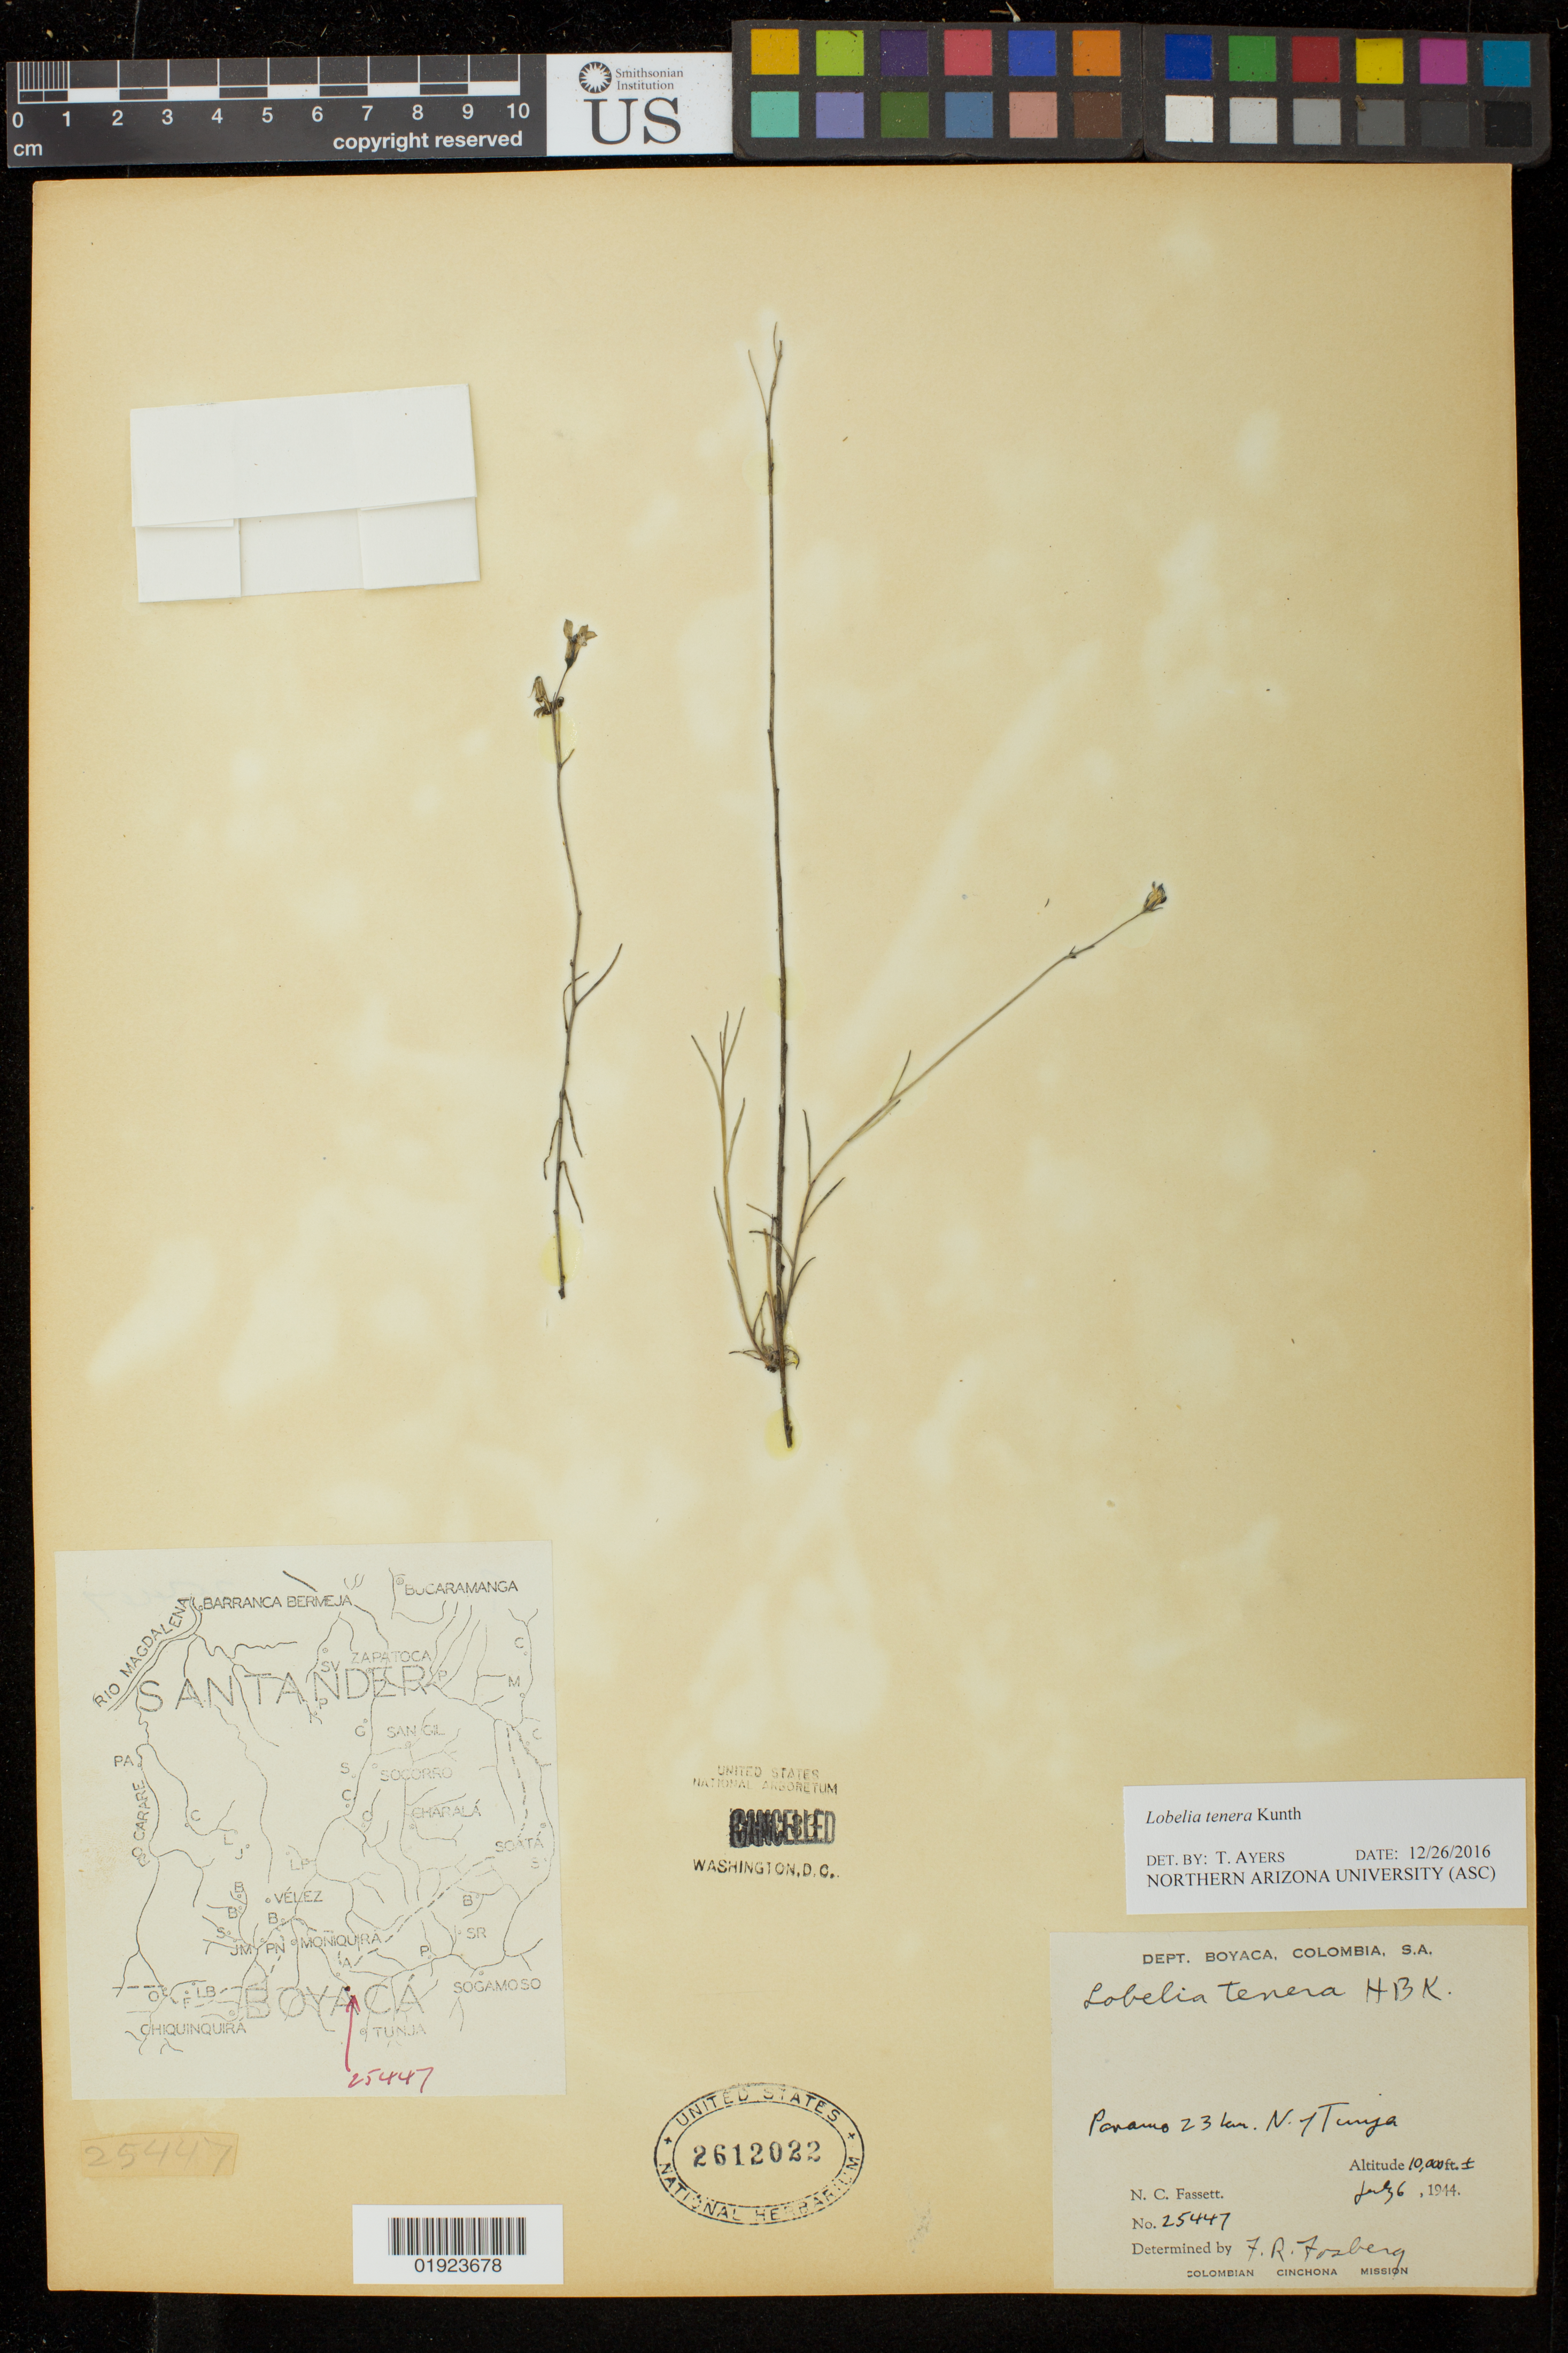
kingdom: Plantae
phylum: Tracheophyta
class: Magnoliopsida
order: Asterales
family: Campanulaceae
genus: Lobelia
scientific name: Lobelia tenera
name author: Kunth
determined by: Ayers, T.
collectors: N. C. Fassett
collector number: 25447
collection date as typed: July 6, 1944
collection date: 1944-07-06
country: Colombia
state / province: Boyacá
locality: Paramo 23 km. N. of Tuija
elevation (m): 3048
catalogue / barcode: US 2612022